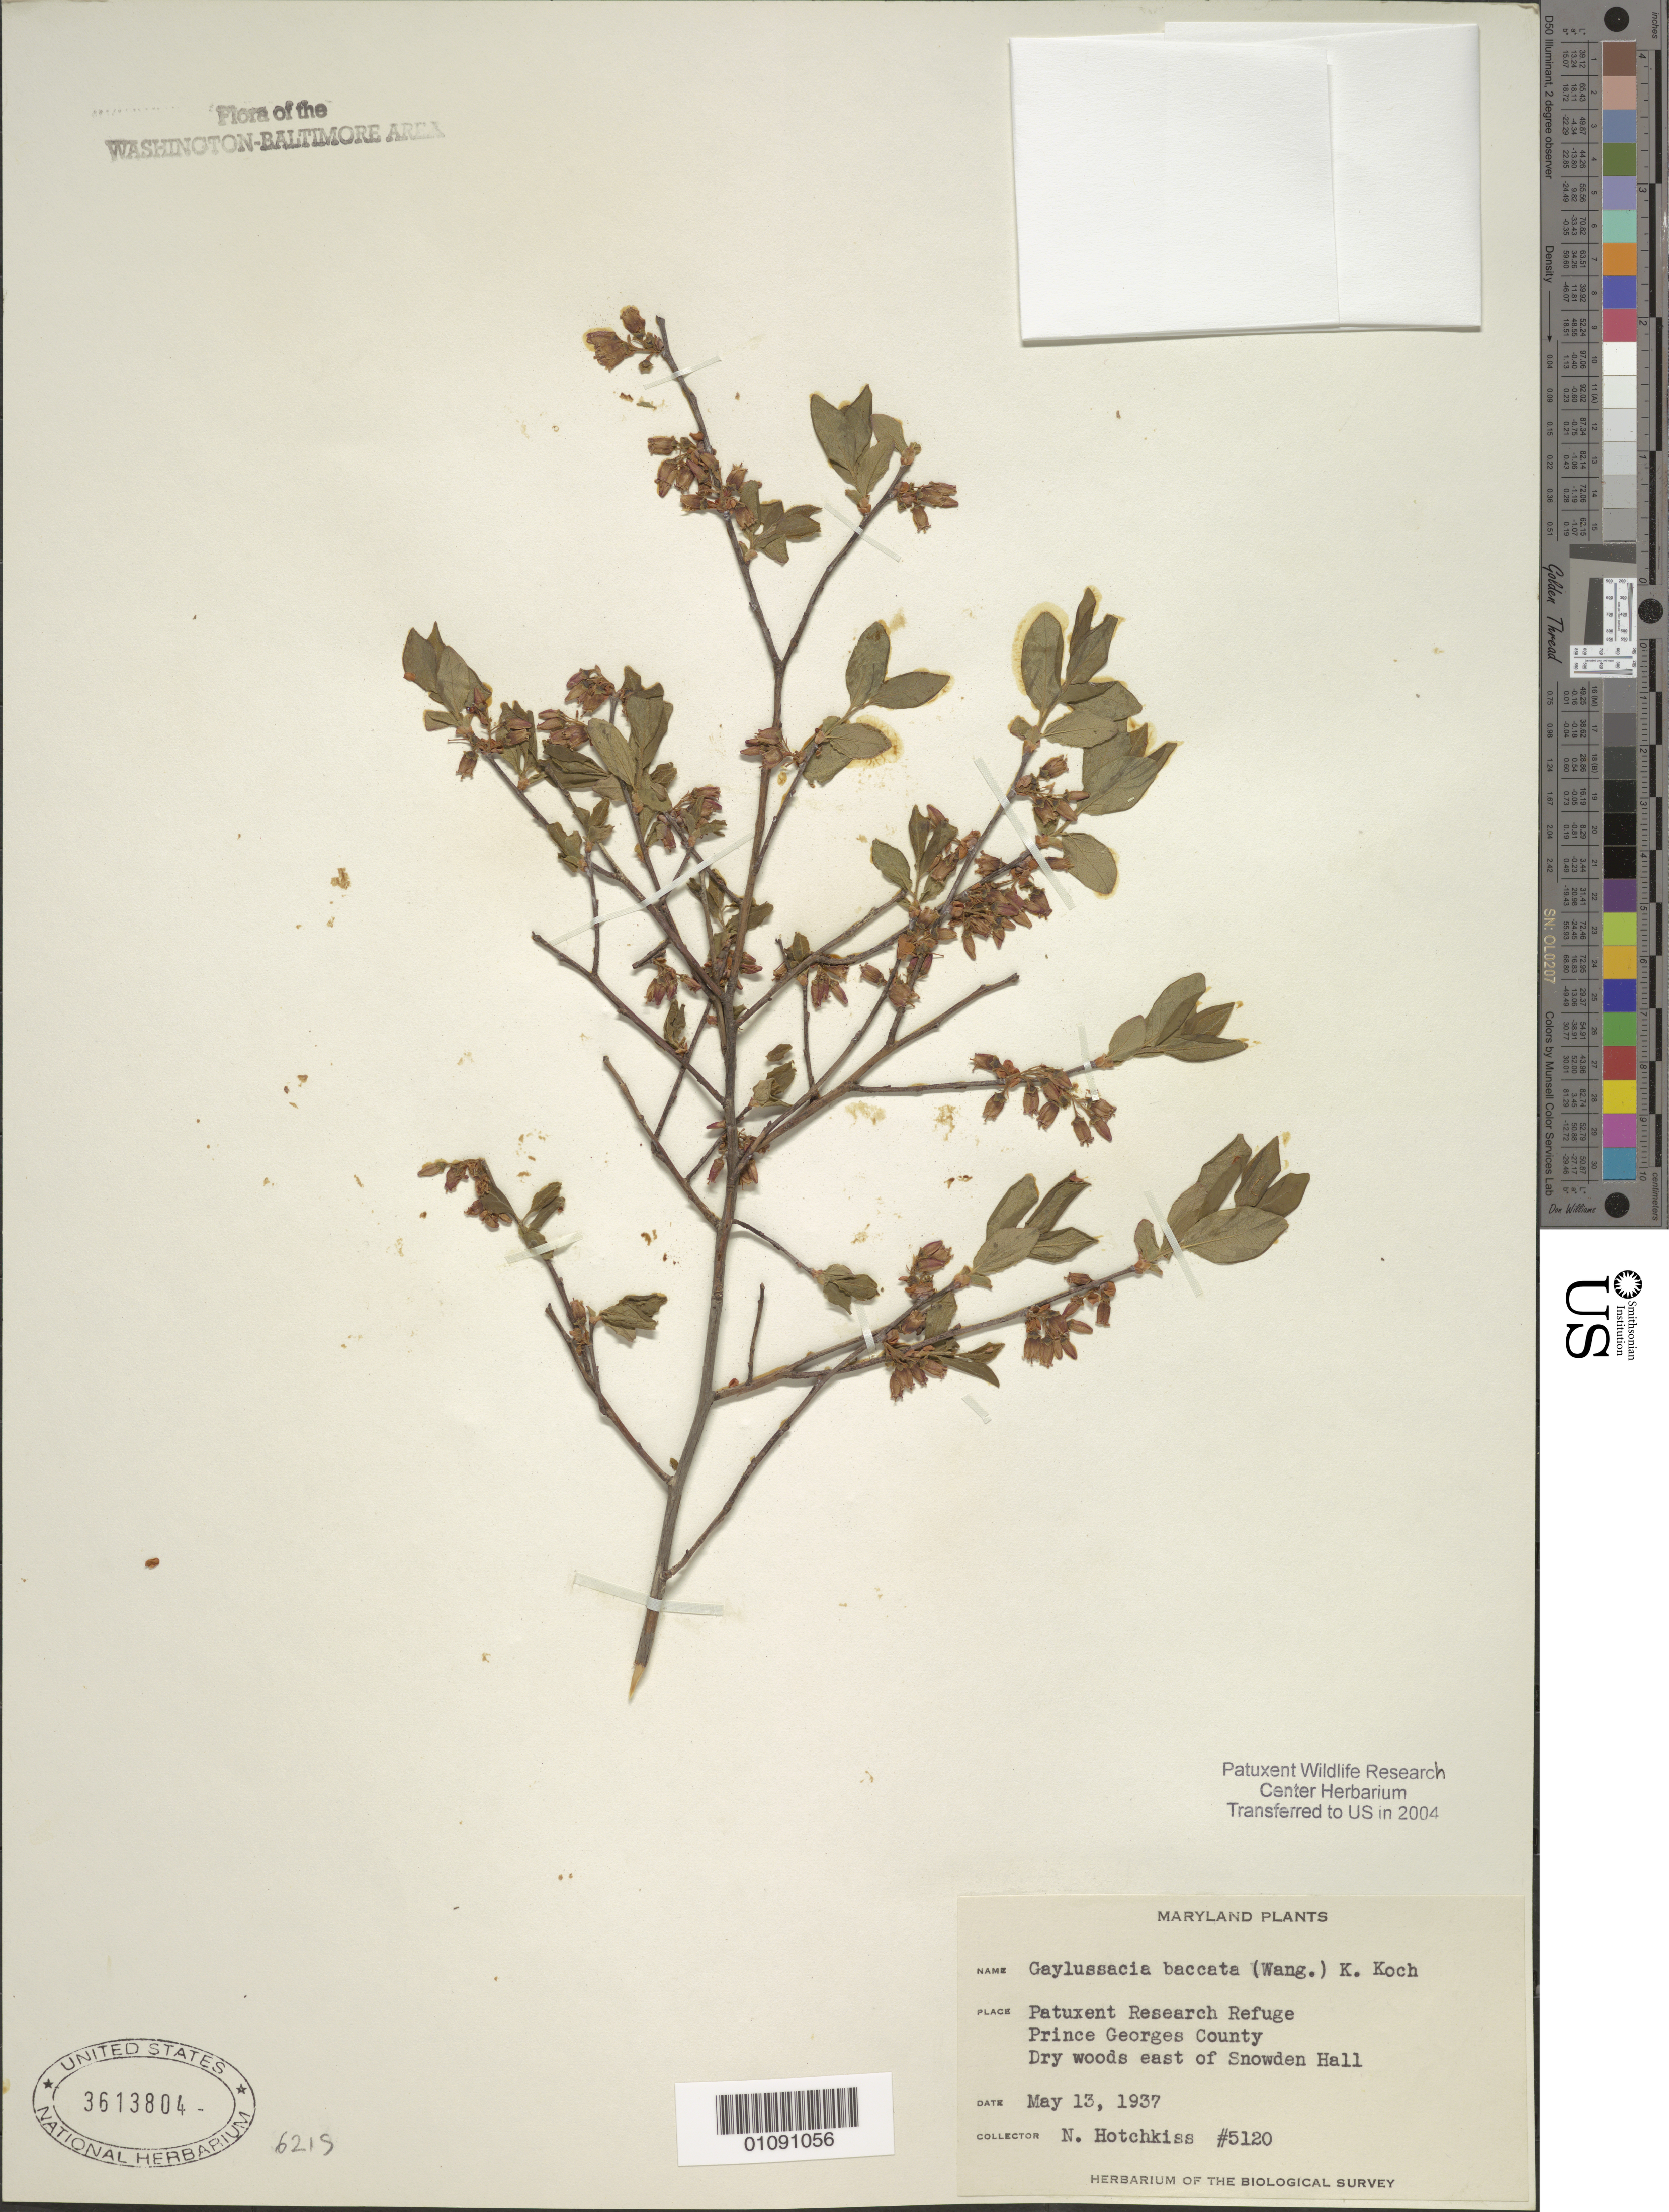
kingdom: Plantae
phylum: Tracheophyta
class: Magnoliopsida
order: Ericales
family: Ericaceae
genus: Gaylussacia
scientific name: Gaylussacia baccata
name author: (Wangenh.) K. Koch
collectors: N. Hotchkiss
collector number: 5120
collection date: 1937-05-13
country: United States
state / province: Maryland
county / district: Prince George's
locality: Patuxent Wildlife Refuge. E. of Snowden Hall.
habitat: Dry woods.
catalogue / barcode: US 3613804